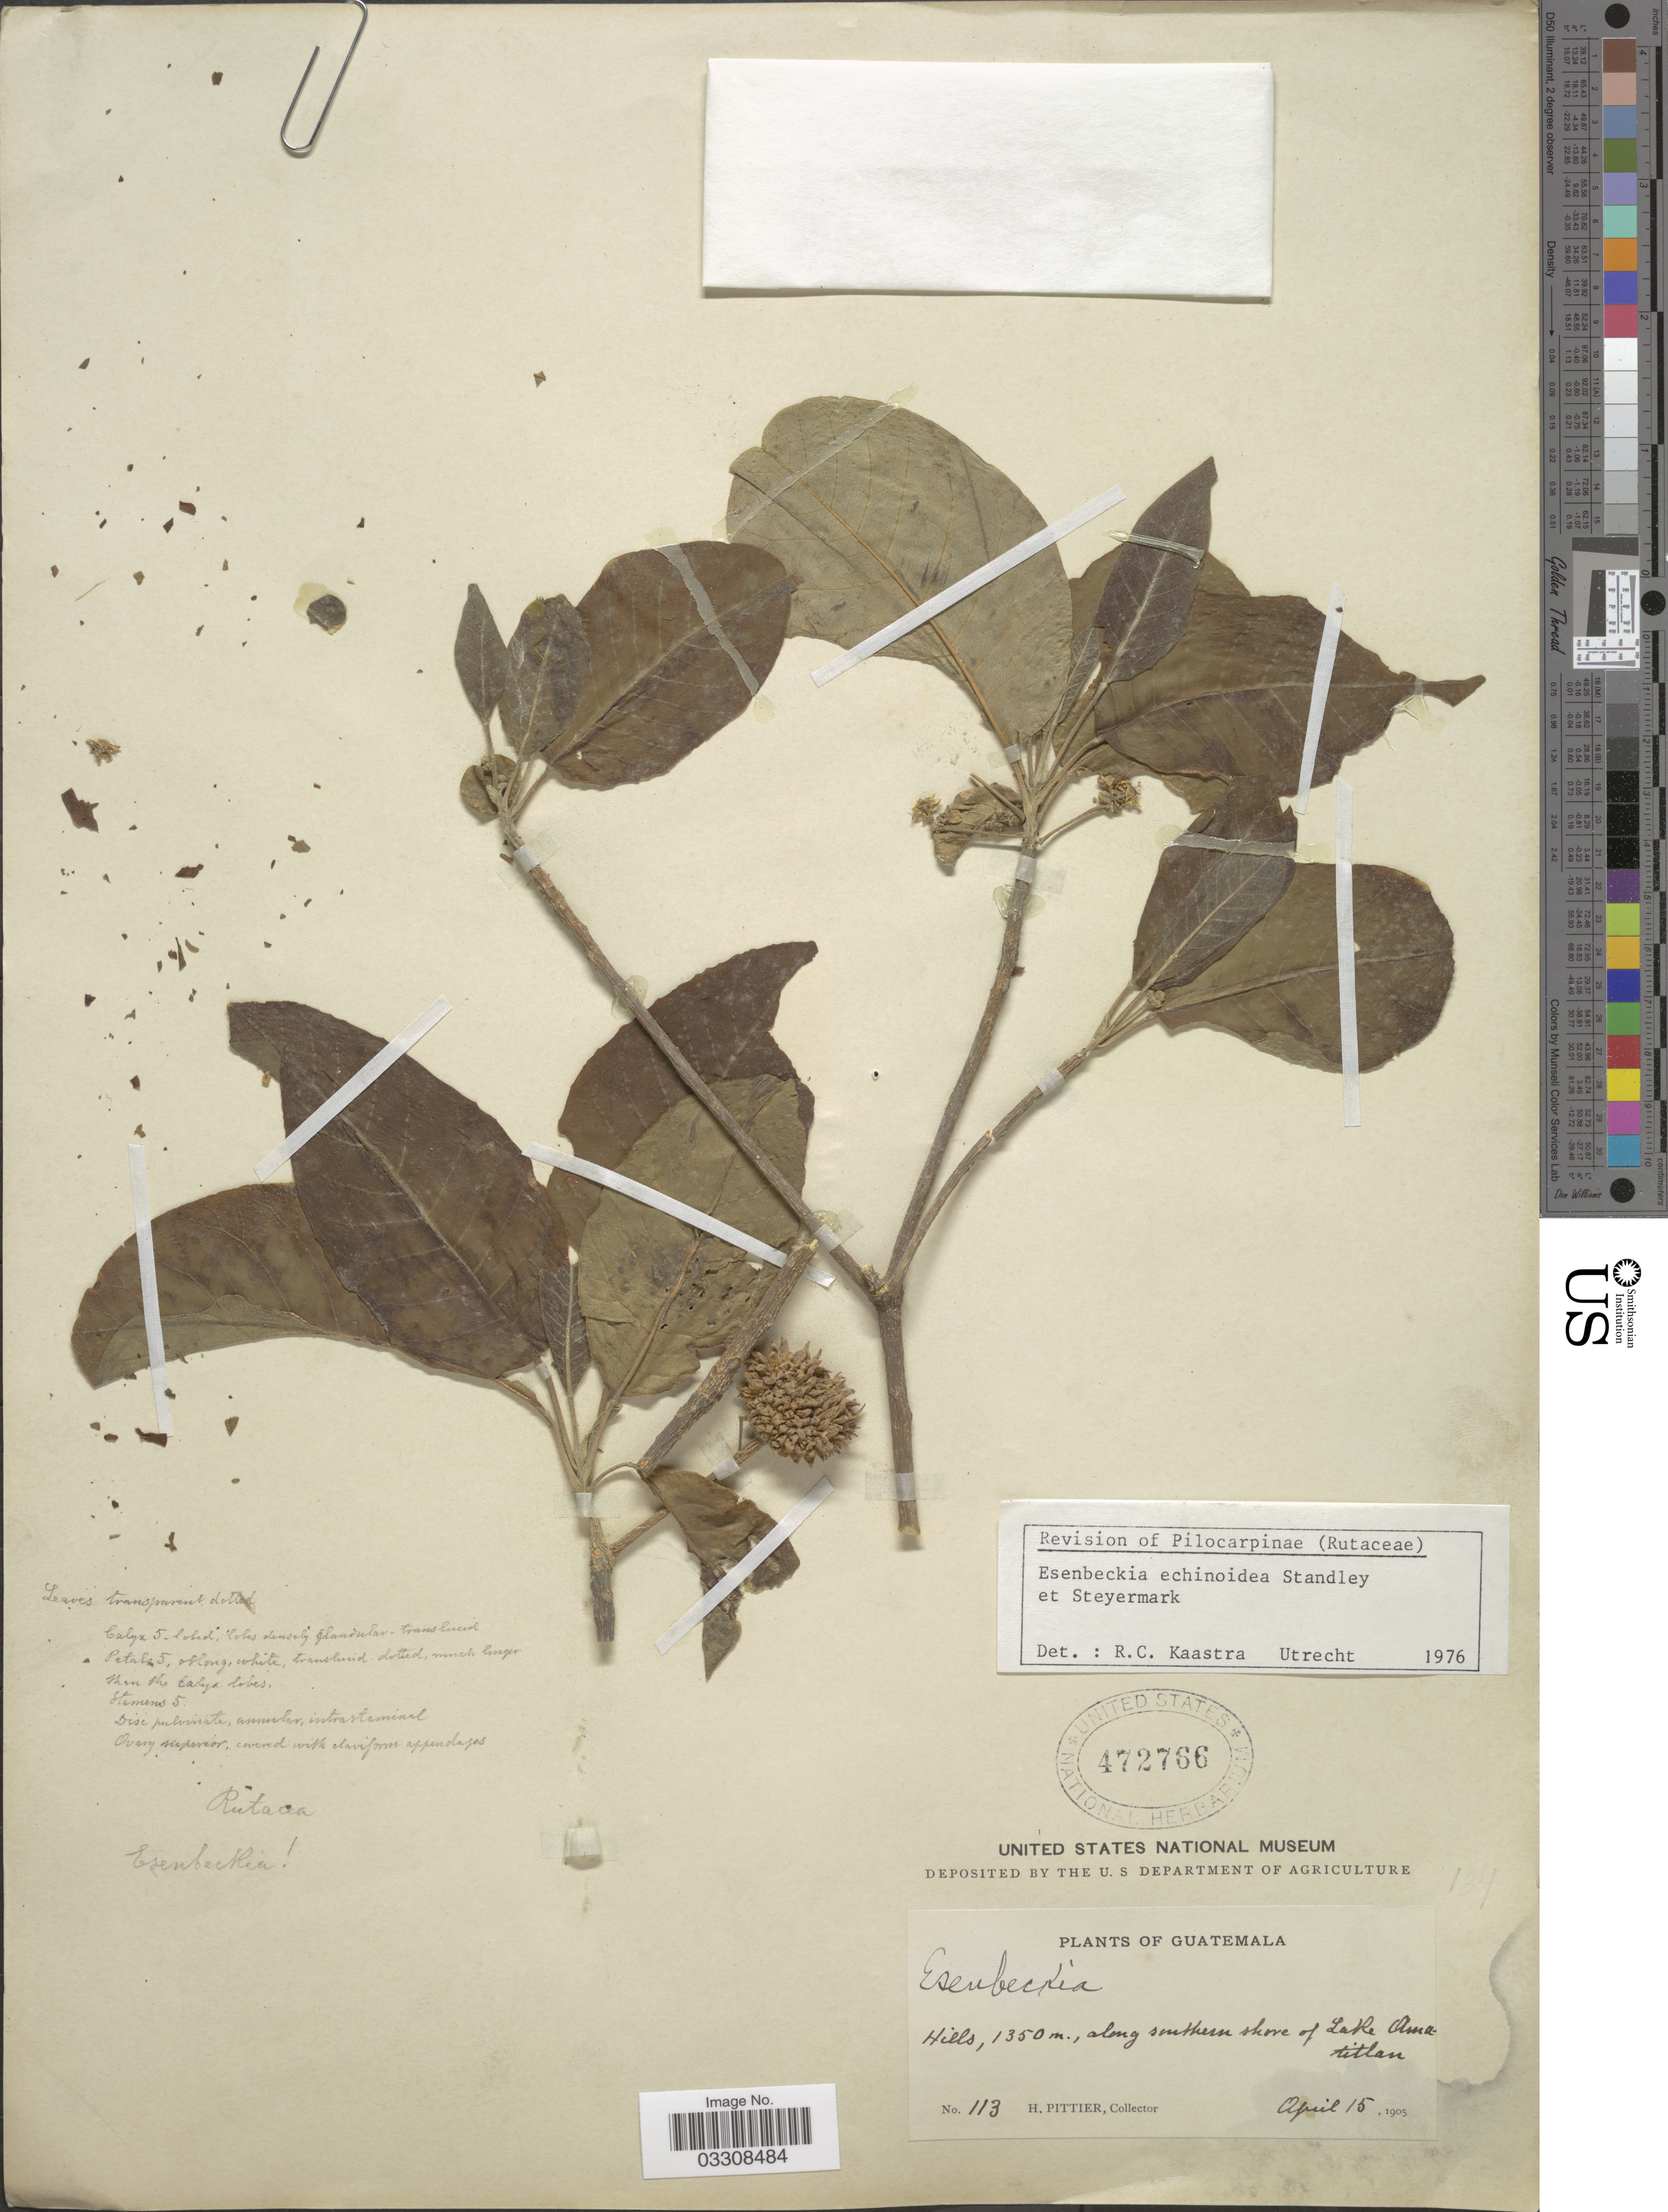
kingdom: Plantae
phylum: Tracheophyta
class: Magnoliopsida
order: Sapindales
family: Rutaceae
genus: Esenbeckia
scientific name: Esenbeckia echinoidea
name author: Standl. & Steyerm.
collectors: H. F. Pittier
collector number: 113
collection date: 1905-04-15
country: Guatemala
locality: Hills, along southern shore of Lake Amatitlan.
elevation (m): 1350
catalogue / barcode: US 472766